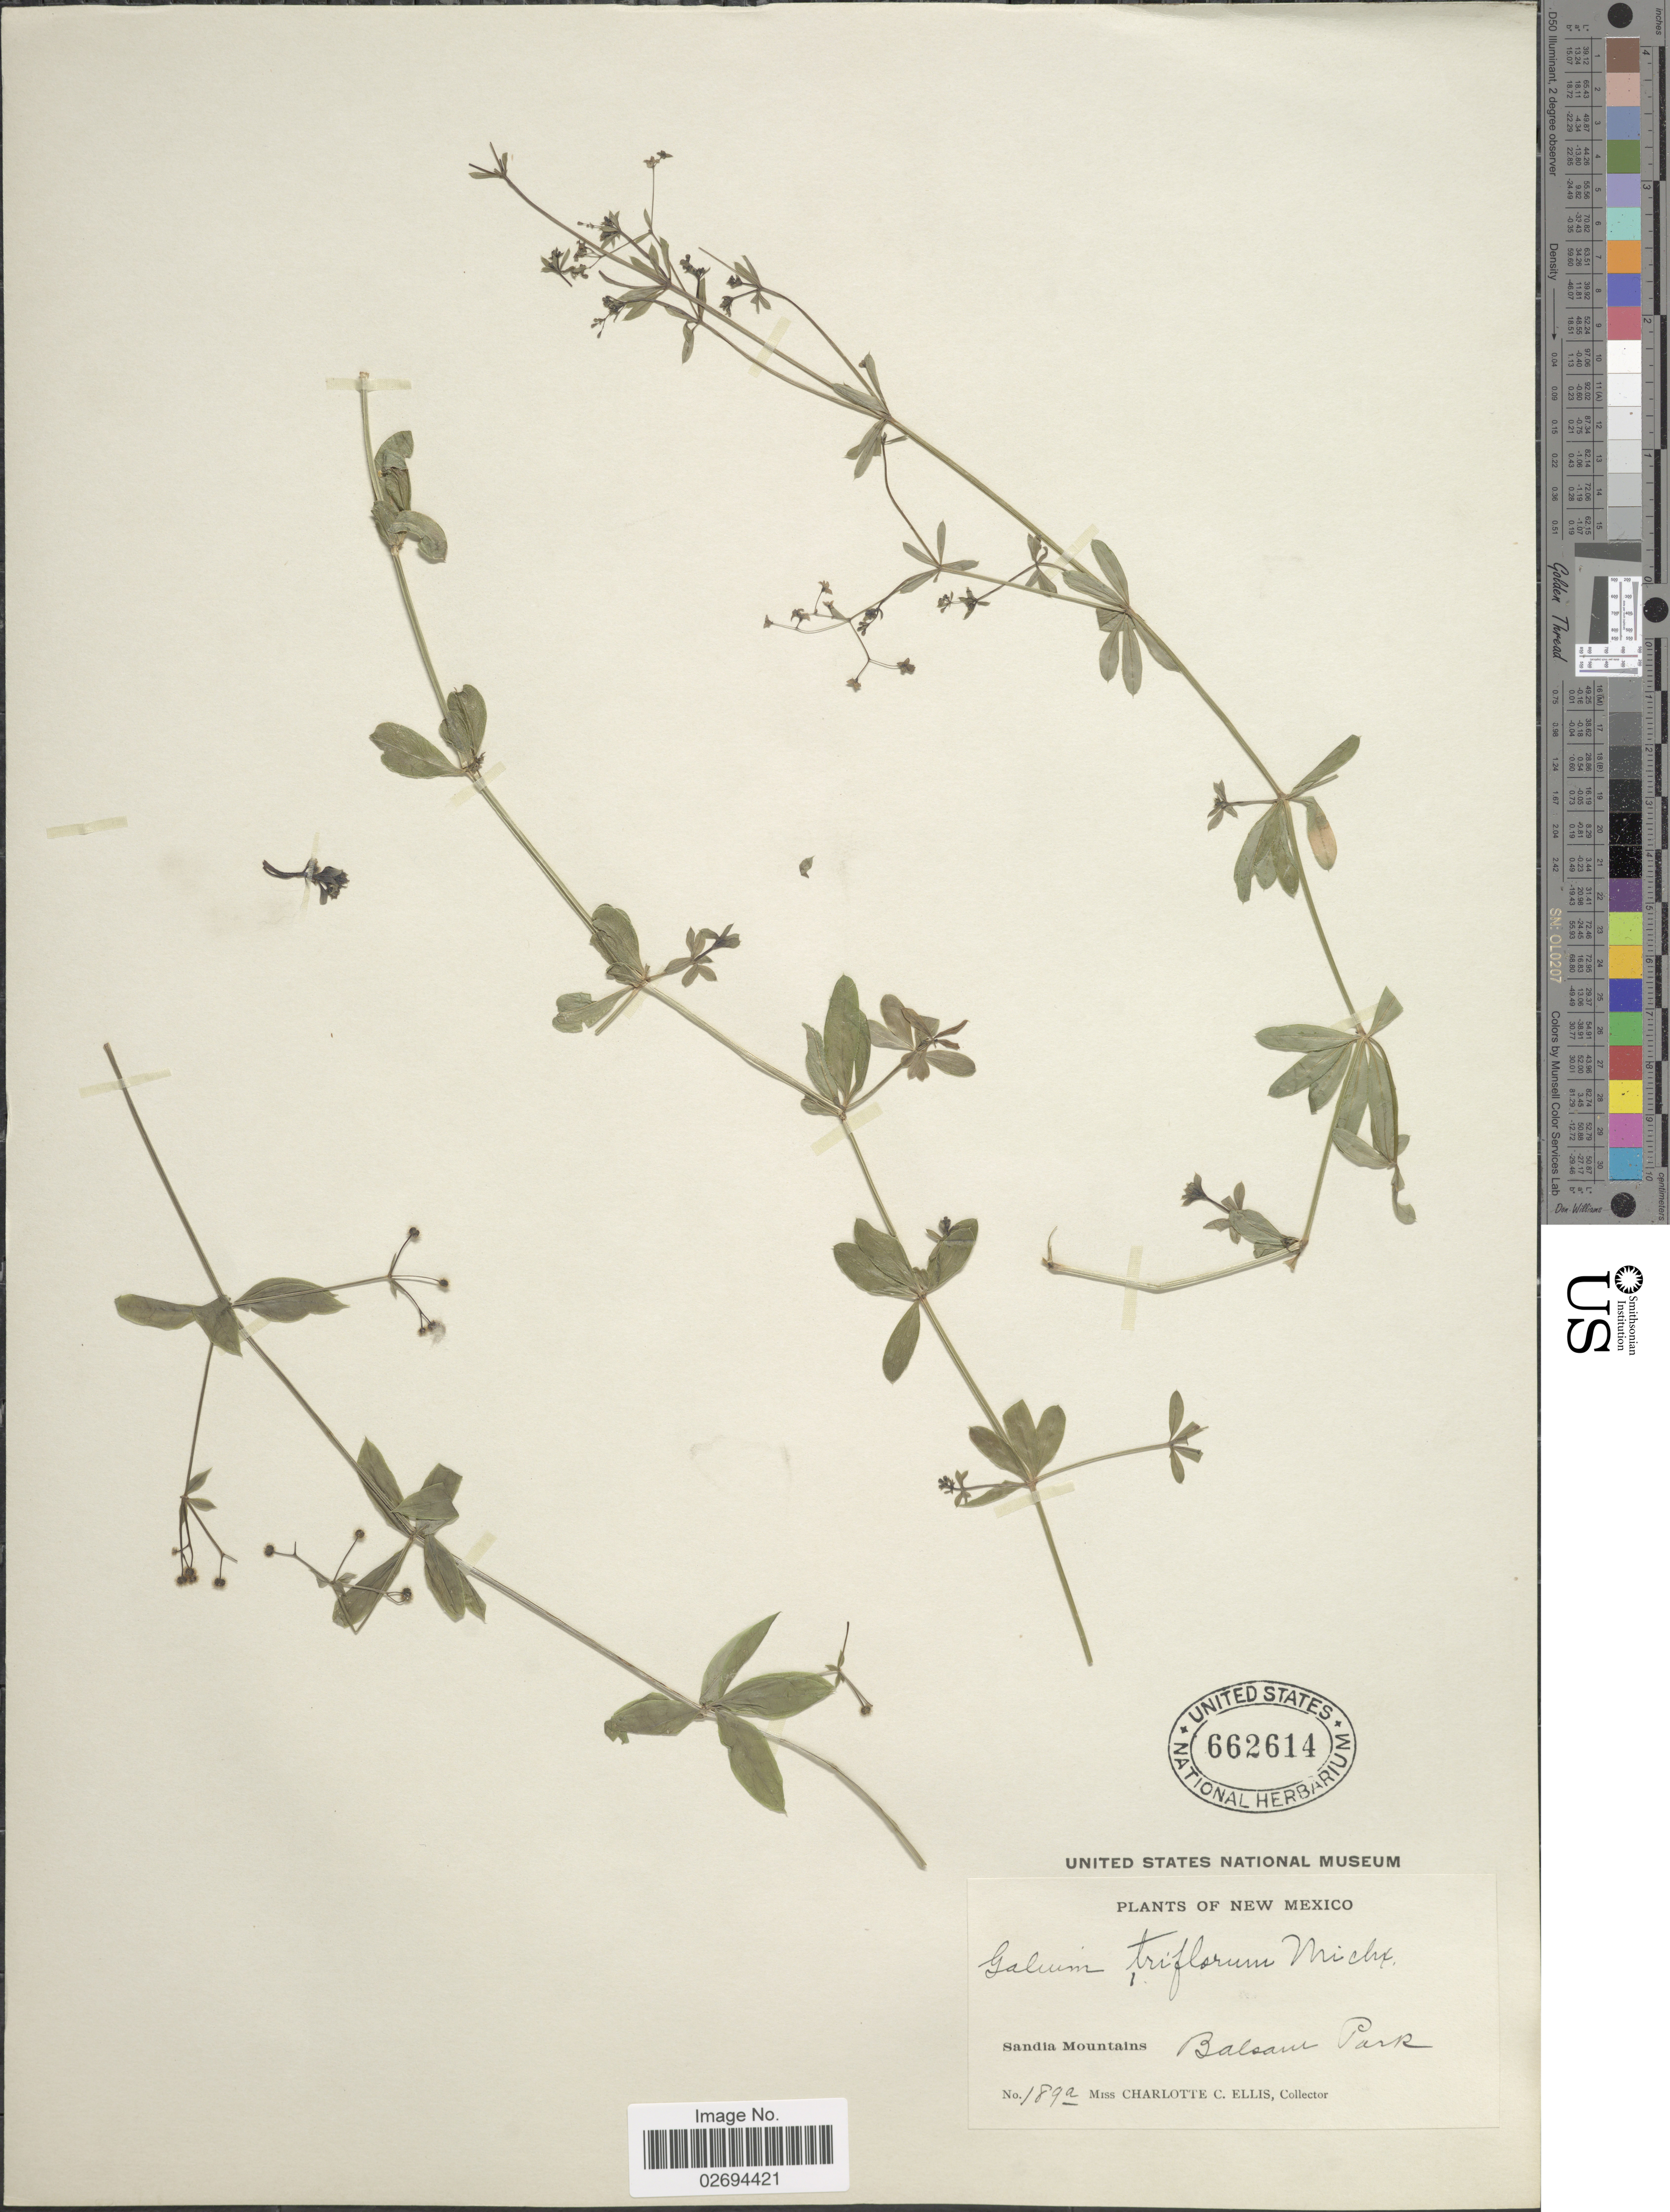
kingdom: Plantae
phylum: Tracheophyta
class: Magnoliopsida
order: Gentianales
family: Rubiaceae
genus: Galium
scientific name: Galium triflorum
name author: Michx.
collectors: C. C. Ellis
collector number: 189a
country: United States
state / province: New Mexico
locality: Sandia Mountains. Balsam Park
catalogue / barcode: US 662614